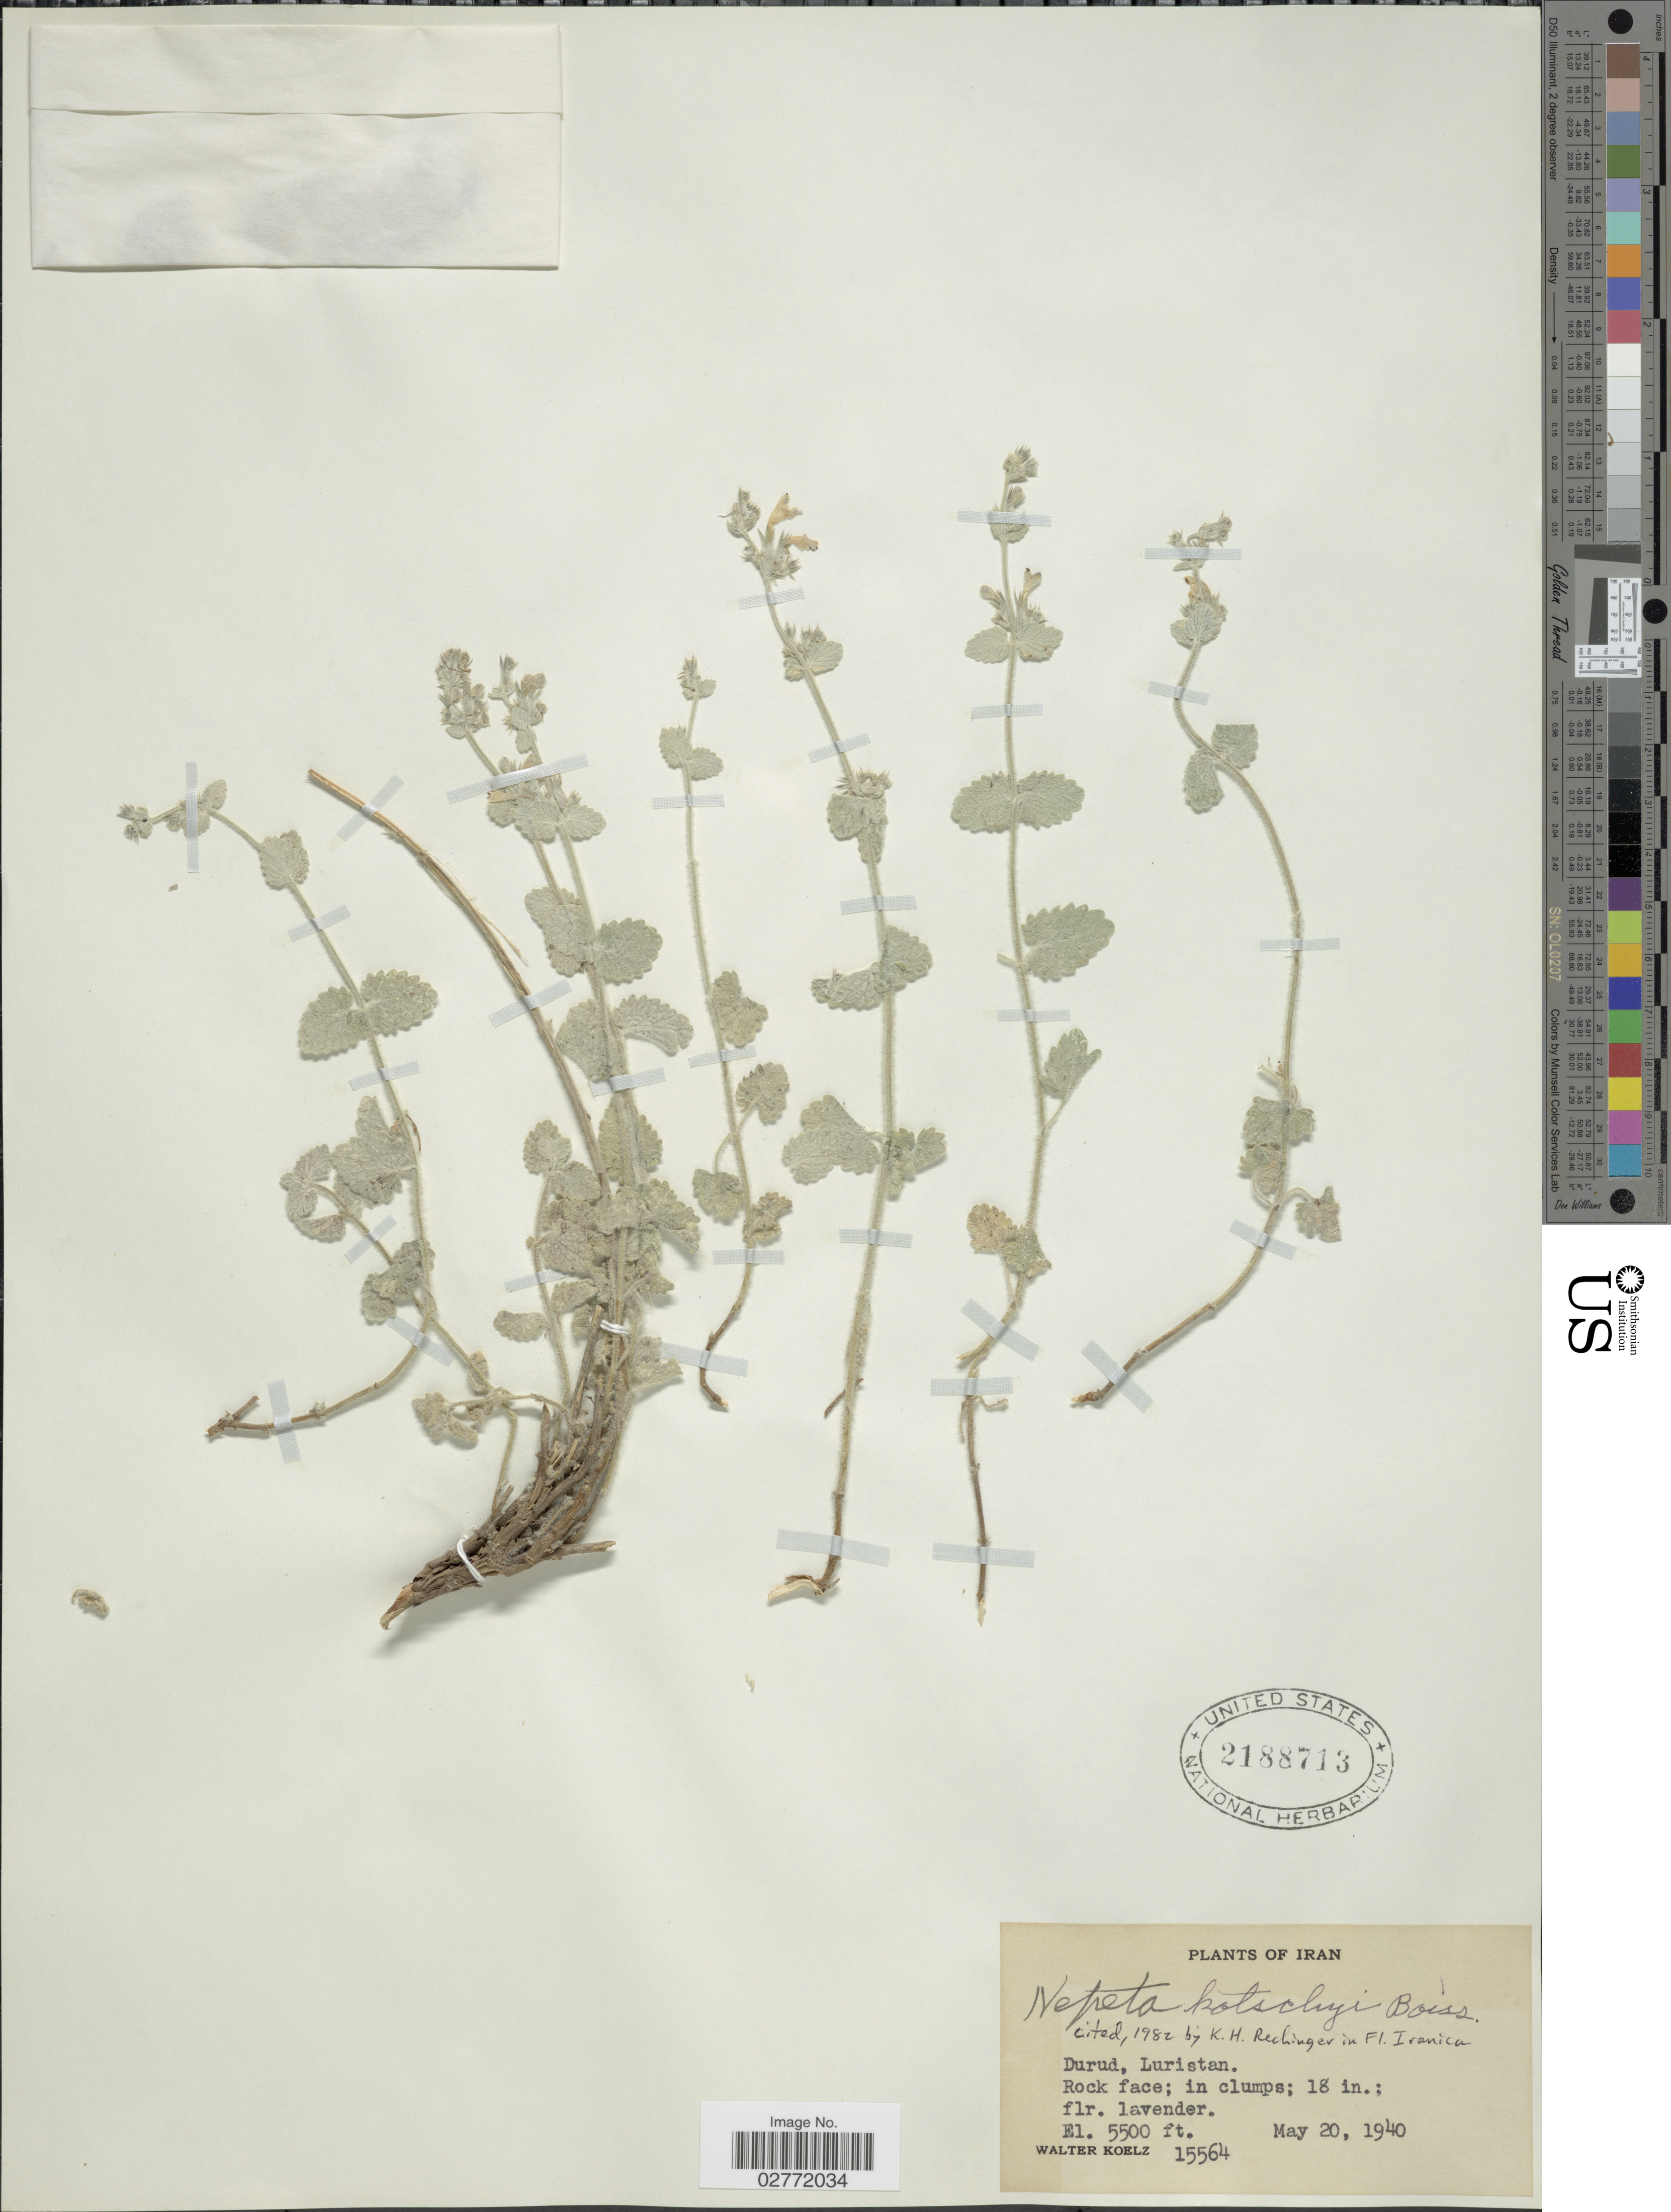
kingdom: Plantae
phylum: Tracheophyta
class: Magnoliopsida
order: Lamiales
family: Lamiaceae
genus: Nepeta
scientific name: Nepeta kotschyi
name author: Boiss.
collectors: W. N. Koelz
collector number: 15564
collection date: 1940-05-20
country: Iran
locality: Durud, Luristan.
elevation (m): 1676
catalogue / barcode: US 2188713